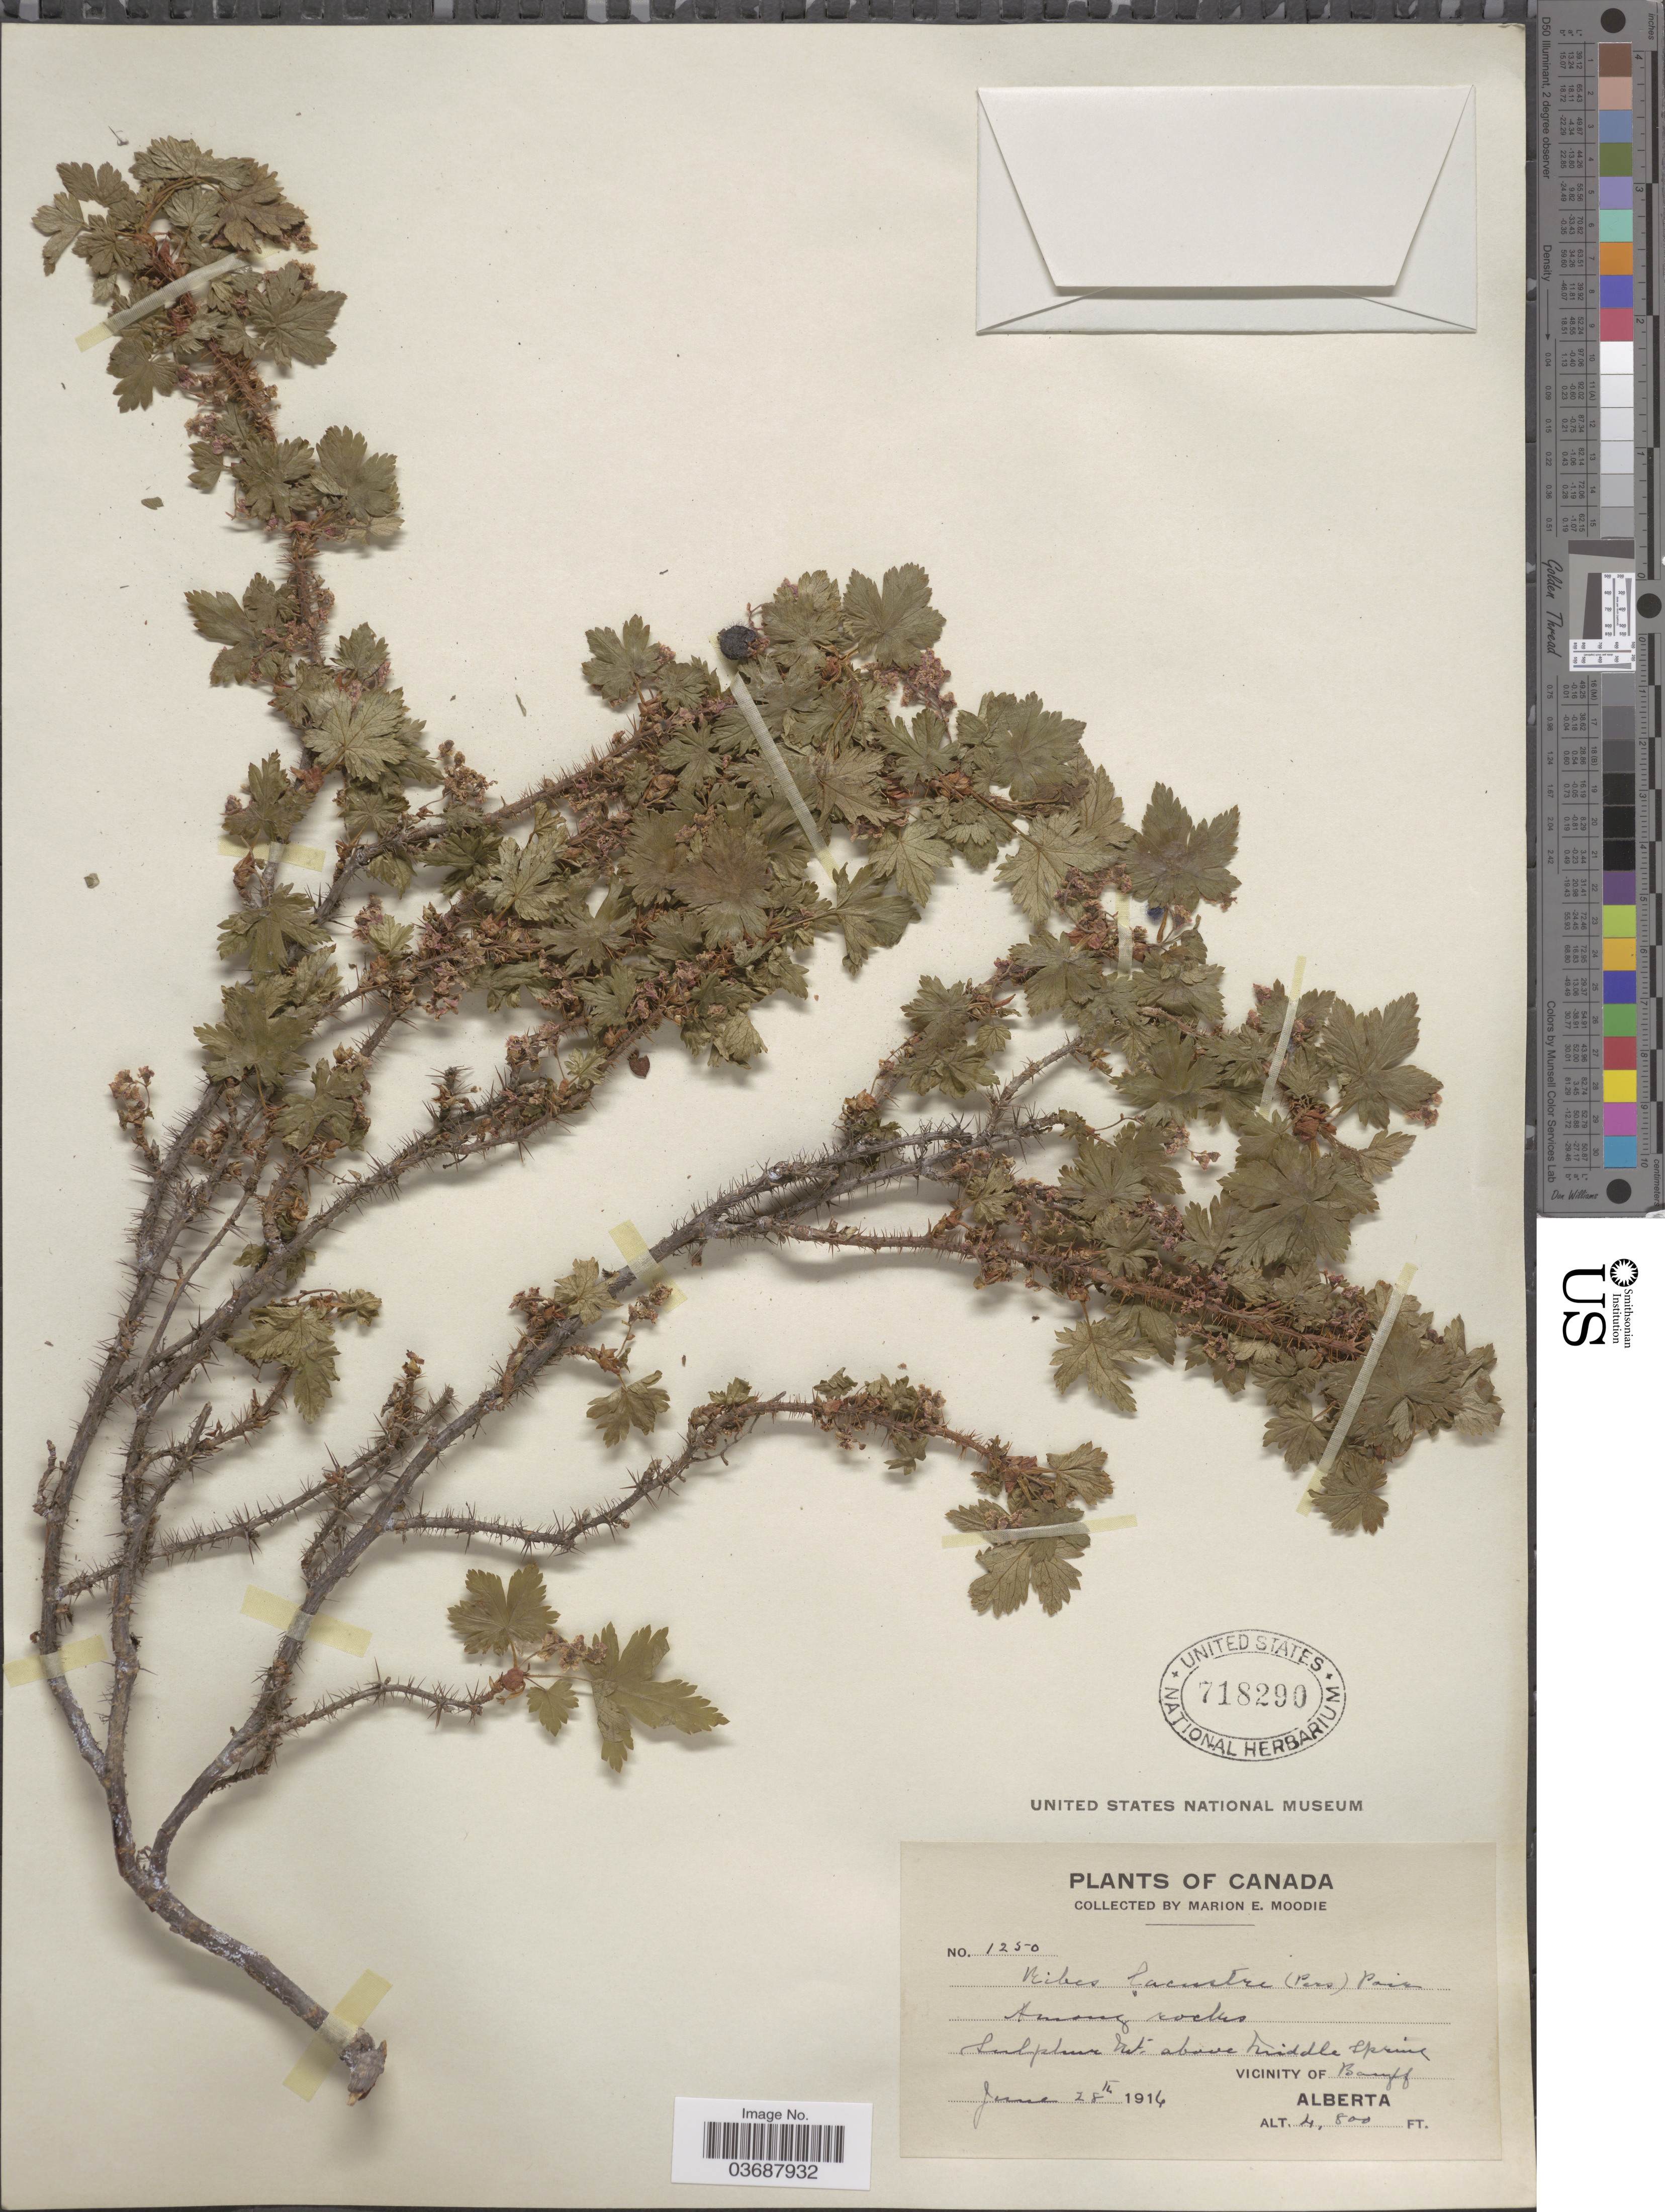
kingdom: Plantae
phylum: Tracheophyta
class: Magnoliopsida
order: Saxifragales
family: Grossulariaceae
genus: Ribes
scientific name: Ribes lacustre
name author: (Pers.) Poir.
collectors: M. E. Moodie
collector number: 1250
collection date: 1914-06-28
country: Canada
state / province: Alberta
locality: Sulphur Mt. above Middle Spring. Vicinity of Banff.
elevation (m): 1463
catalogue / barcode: US 718290